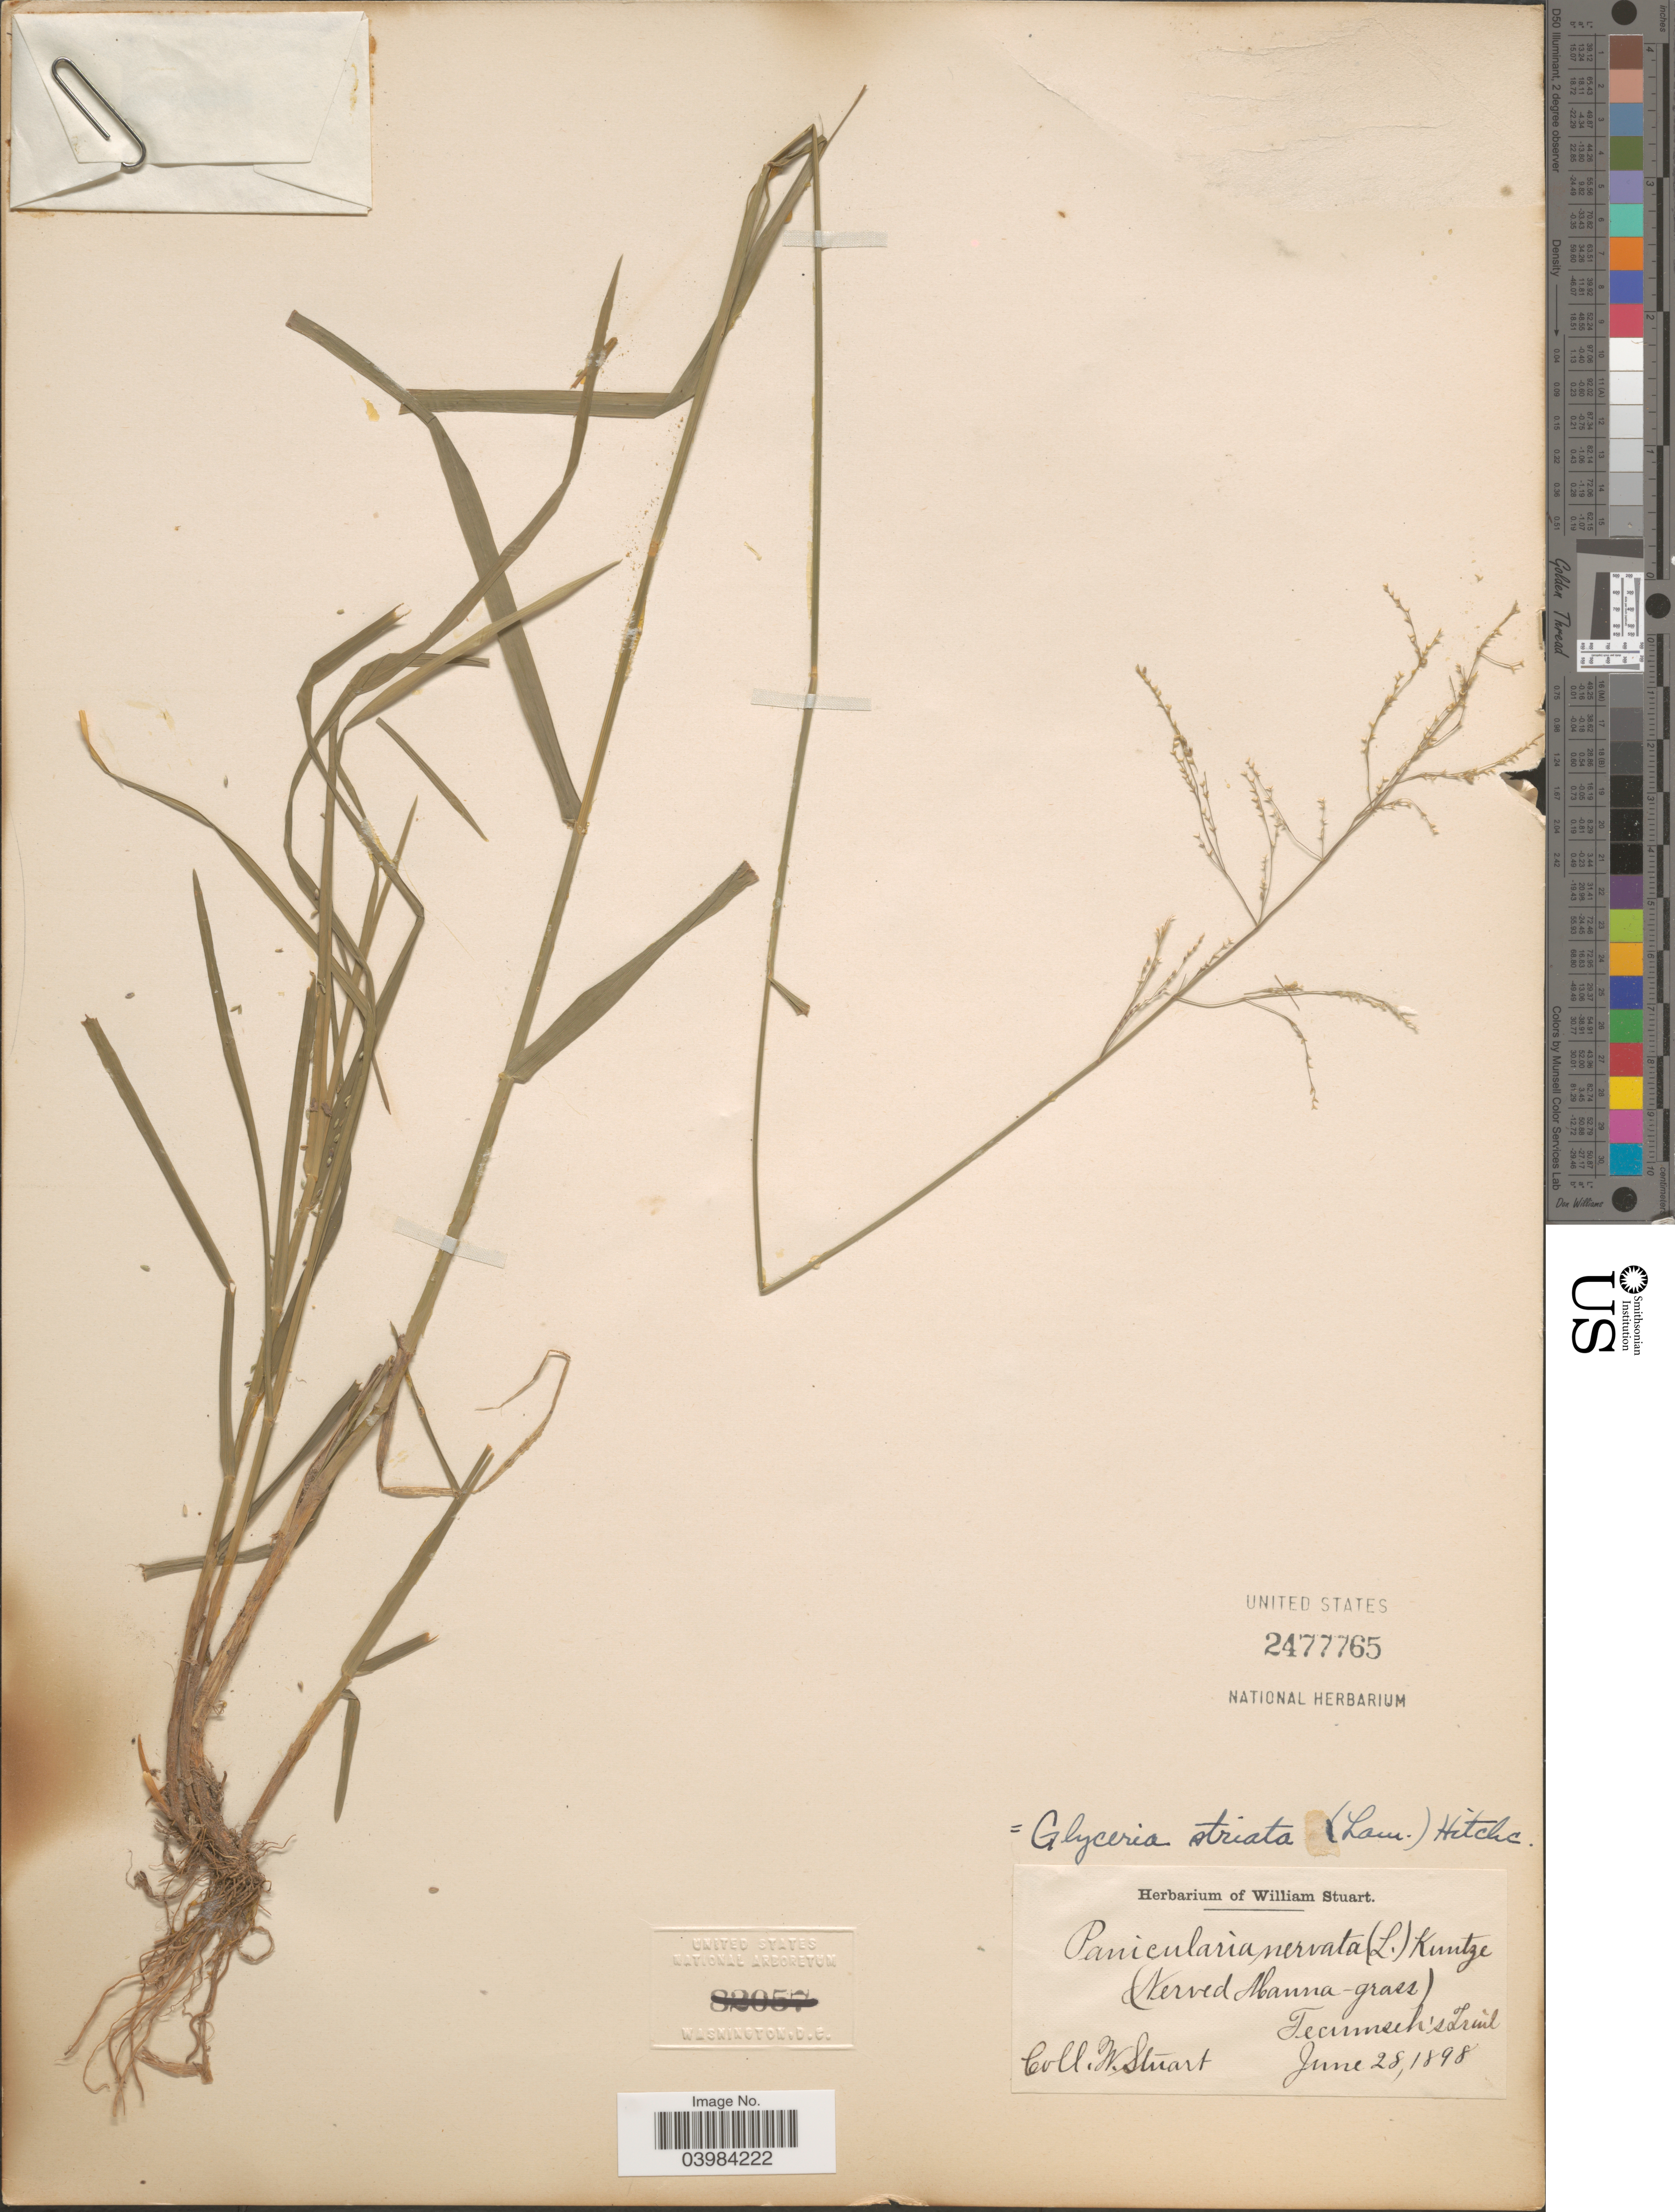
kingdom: Plantae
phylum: Tracheophyta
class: Liliopsida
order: Poales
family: Poaceae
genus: Glyceria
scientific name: Glyceria striata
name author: (Lam.) Hitchc.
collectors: W. Stuart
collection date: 1898-06-28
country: United States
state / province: Indiana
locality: Tecumseh's Trail.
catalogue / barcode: US 2477765